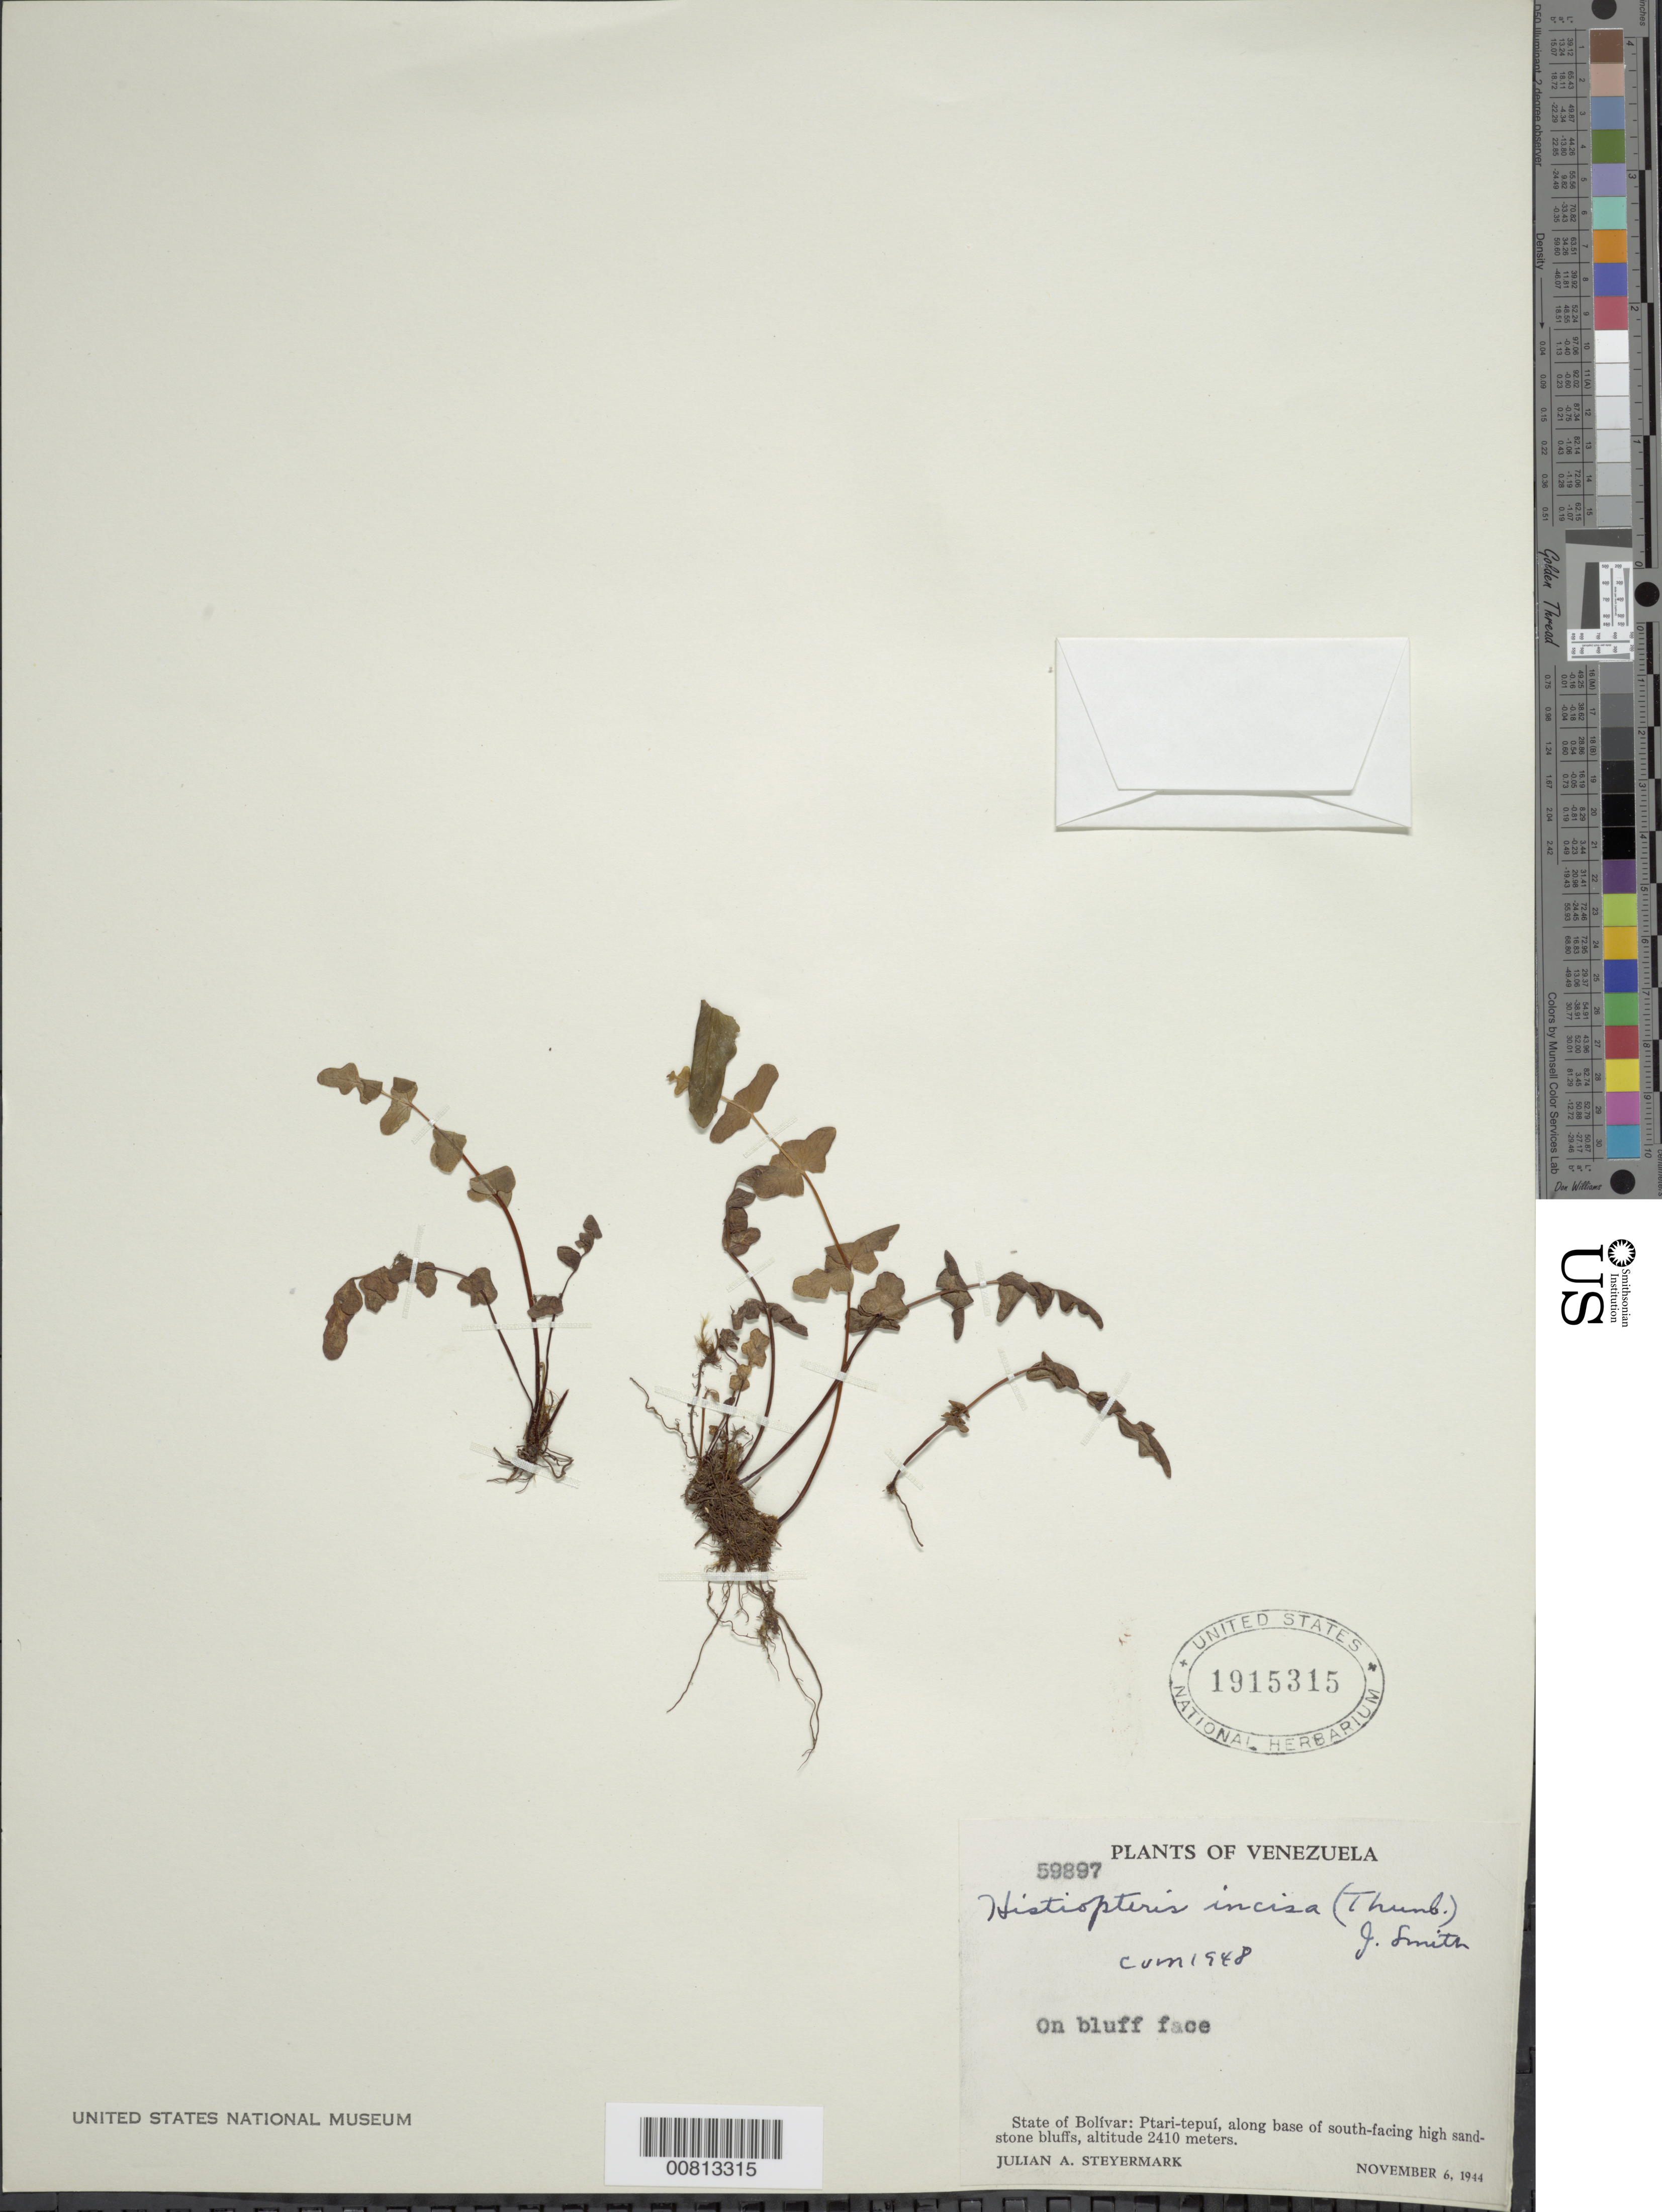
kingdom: Plantae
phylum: Tracheophyta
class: Polypodiopsida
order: Polypodiales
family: Dennstaedtiaceae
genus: Histiopteris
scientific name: Histiopteris incisa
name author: (Thunb.) J. Sm.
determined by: Morton, C. V.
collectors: J. Steyermark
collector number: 59897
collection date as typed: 6-Nov-44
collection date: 1944-11-06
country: Venezuela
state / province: Bolívar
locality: Ptari-tepuí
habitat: South-facing high sandstone bluffs; on bluff face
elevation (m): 2410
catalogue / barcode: US 1915315